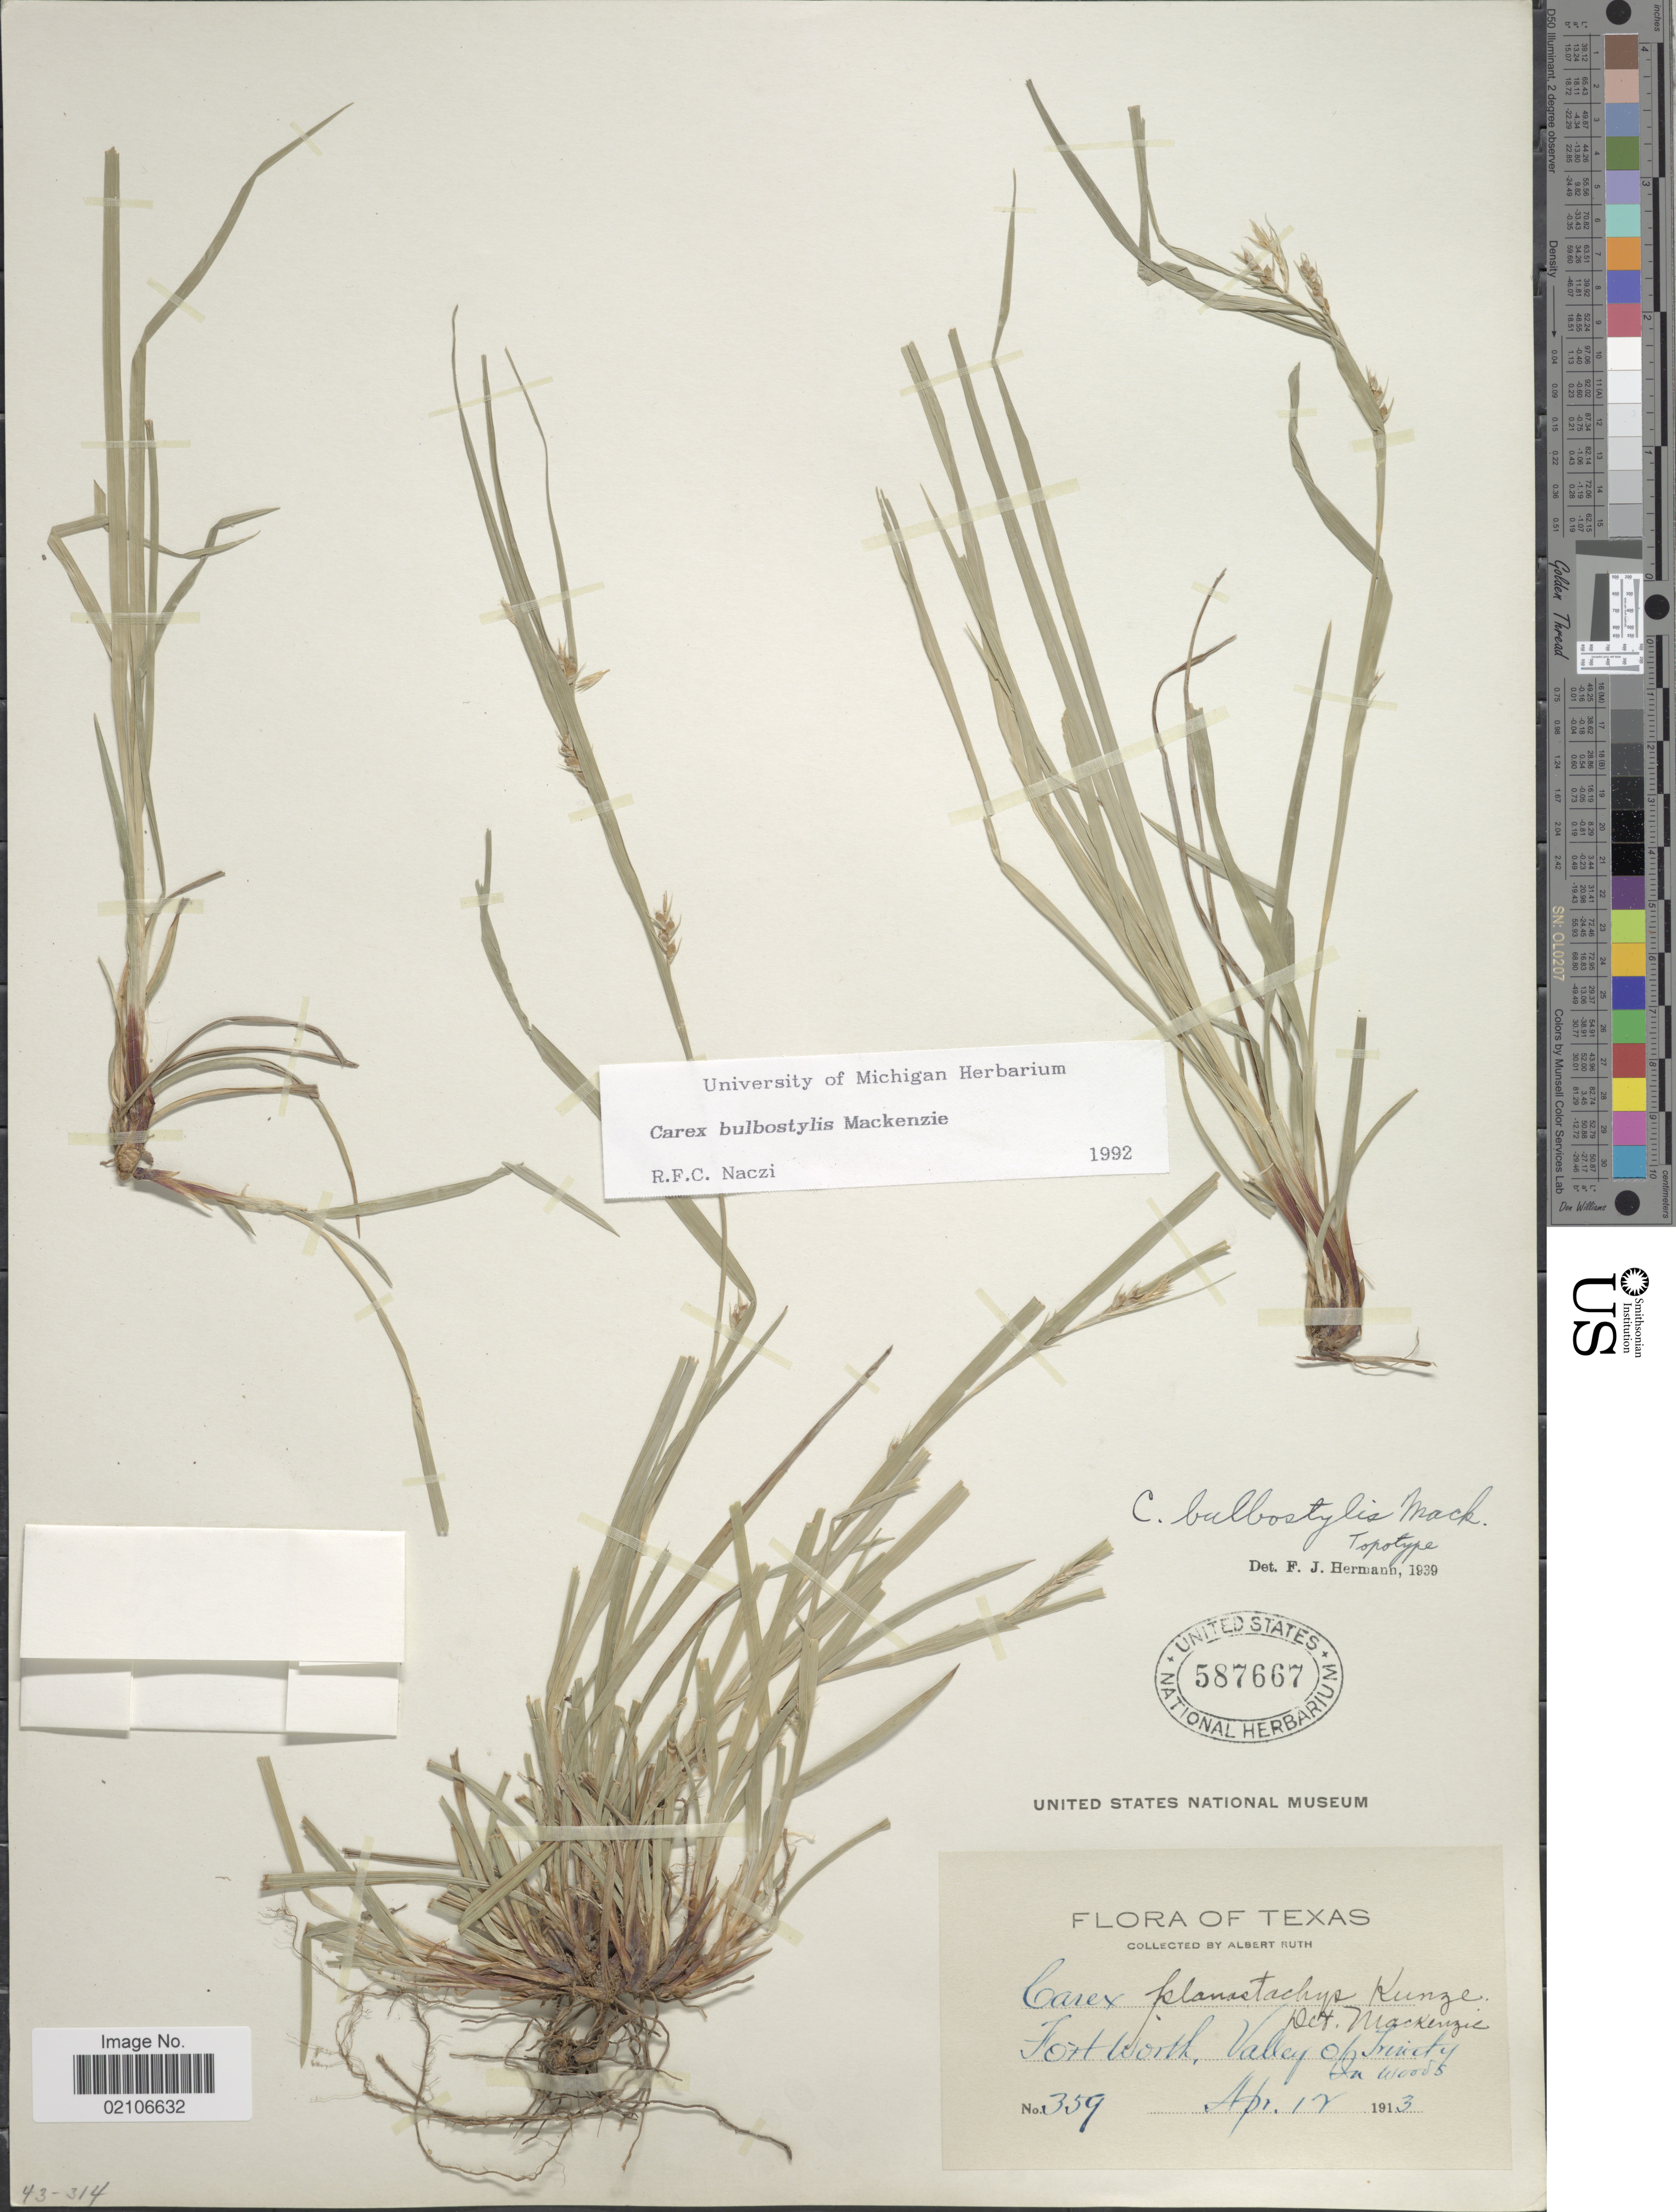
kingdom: Plantae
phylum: Tracheophyta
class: Liliopsida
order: Poales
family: Cyperaceae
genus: Carex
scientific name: Carex bulbostylis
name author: Mack.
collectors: A. Ruth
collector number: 359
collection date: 1913-04-12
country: United States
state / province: Texas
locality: Fort Worth, valley of Trinity, In woods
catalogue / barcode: US 587667